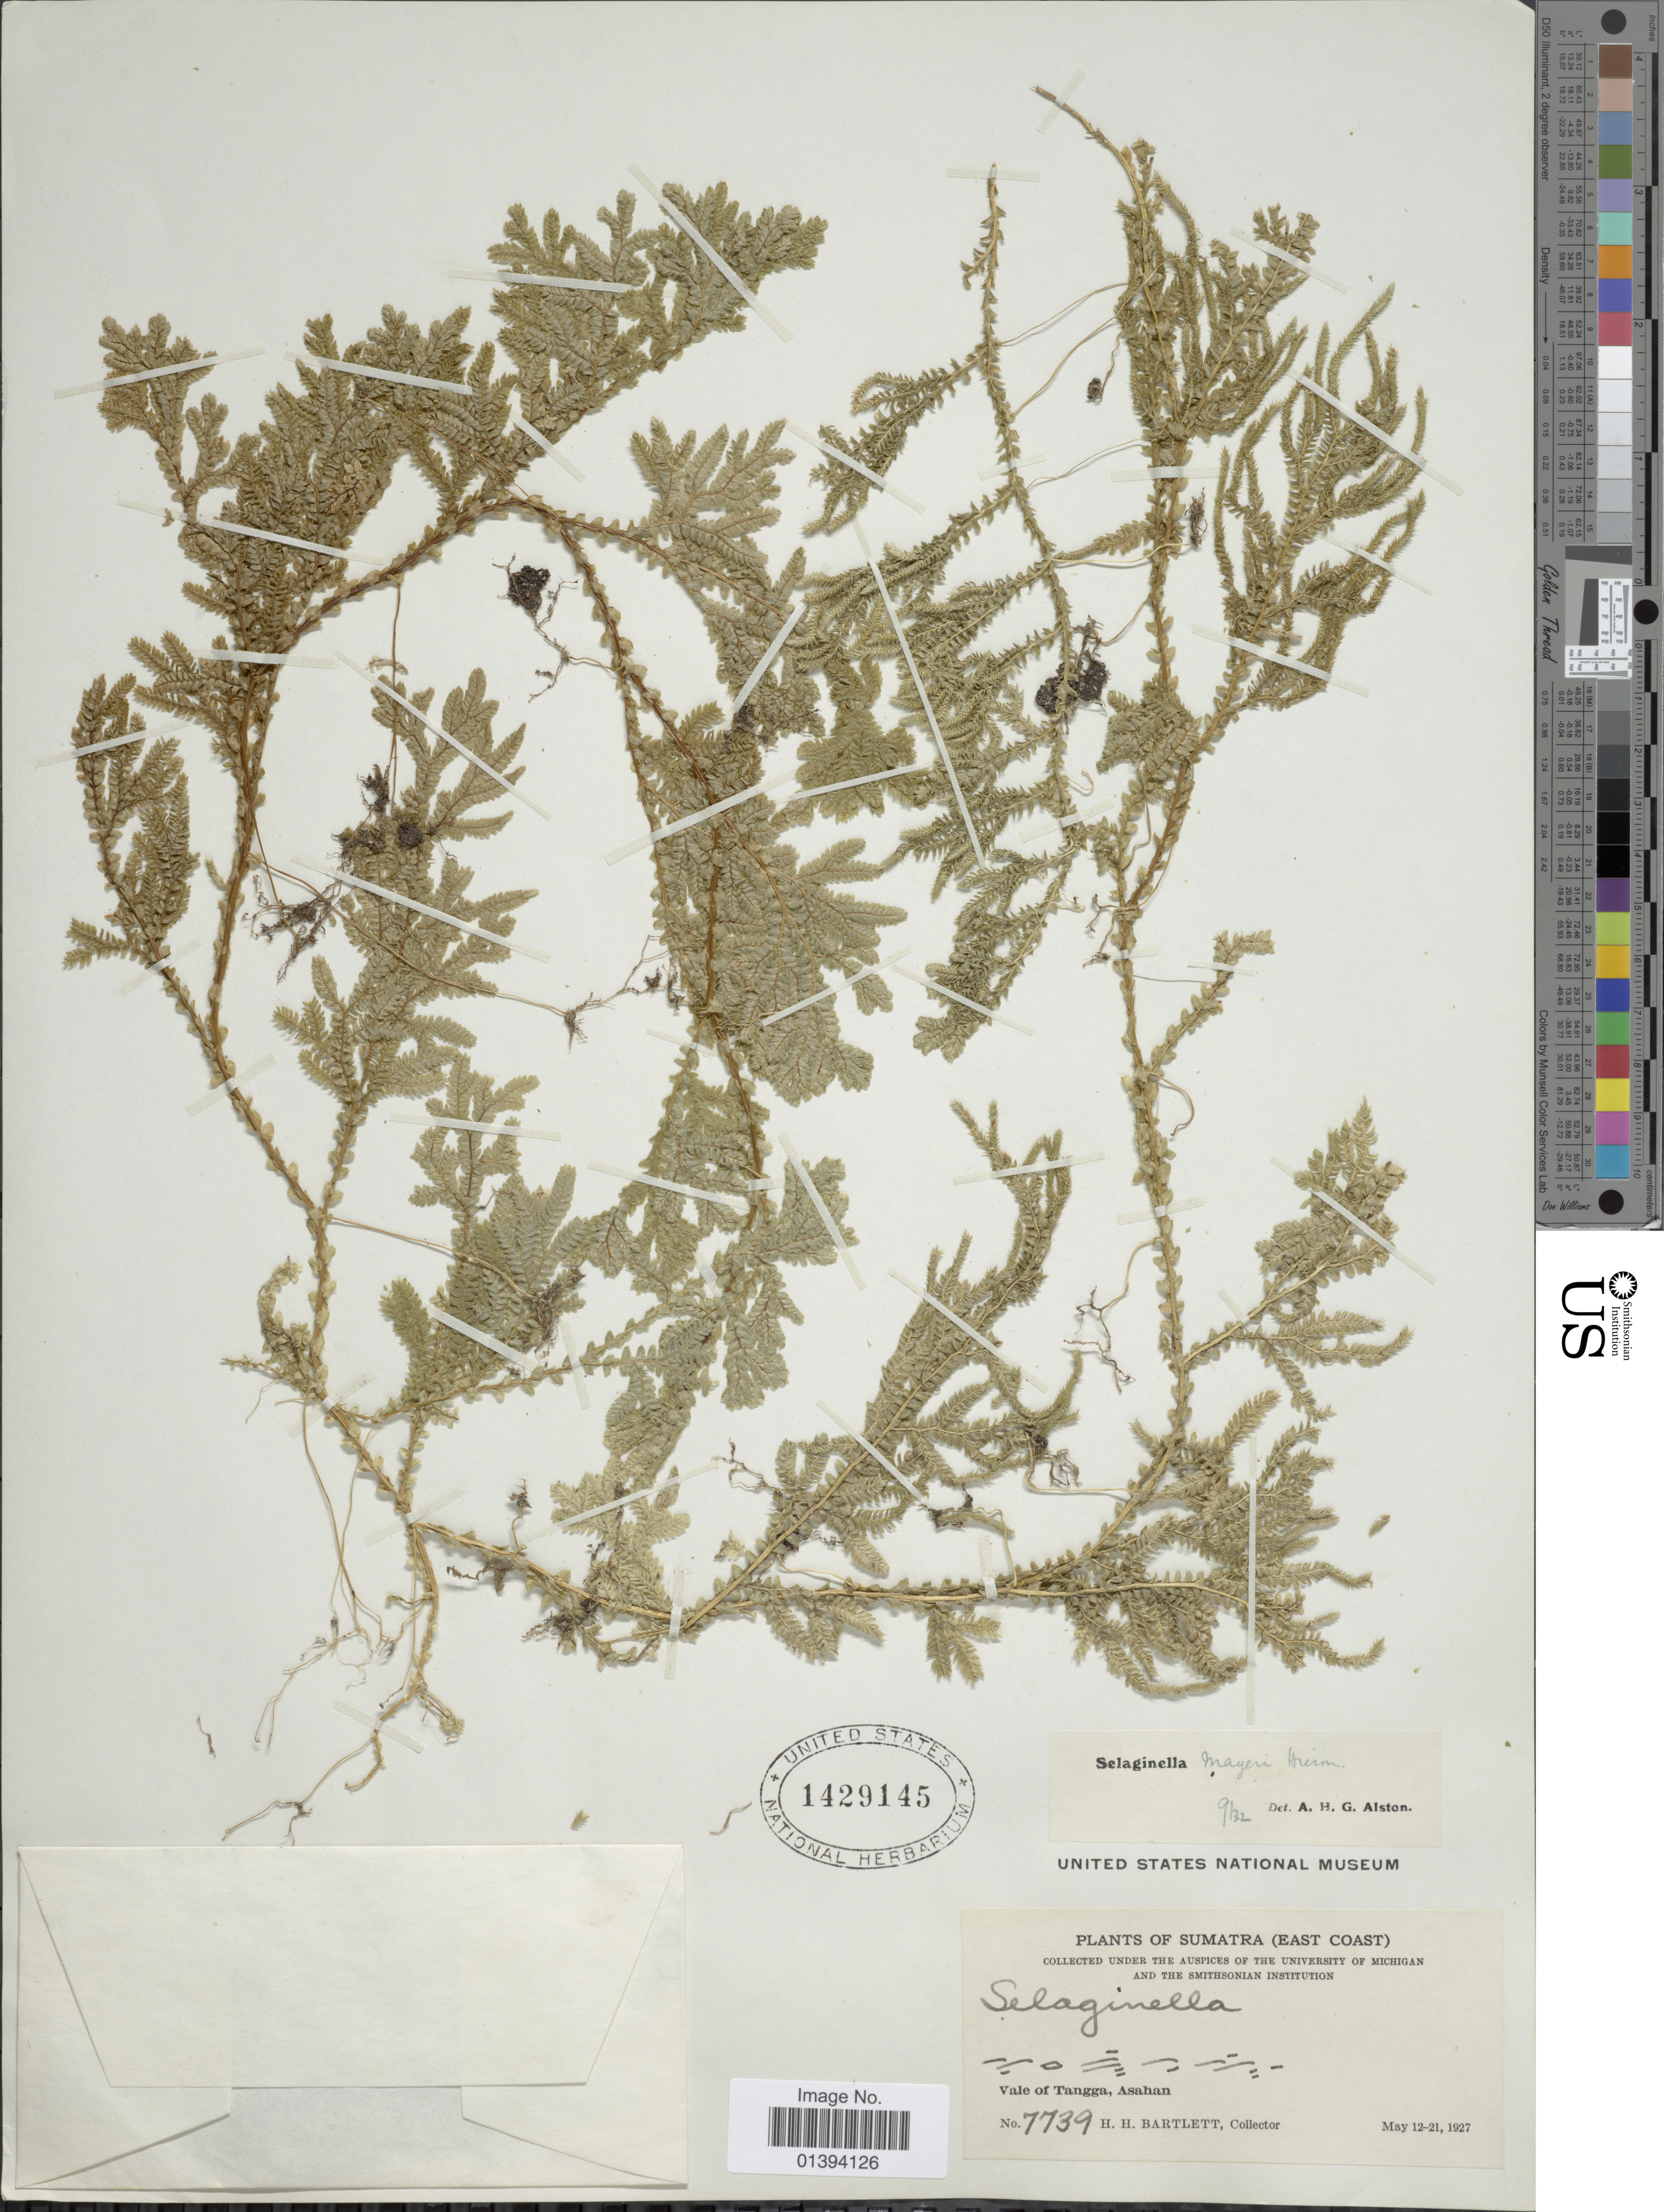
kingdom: Plantae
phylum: Tracheophyta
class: Lycopodiopsida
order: Selaginellales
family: Selaginellaceae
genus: Selaginella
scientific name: Selaginella mayeri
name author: Hieron.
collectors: H. H. Bartlett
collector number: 7739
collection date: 1927-05-12/1927-05-21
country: Indonesia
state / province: Sumatra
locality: East Coast, Vale of Tangga, Asahan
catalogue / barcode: US 1429145